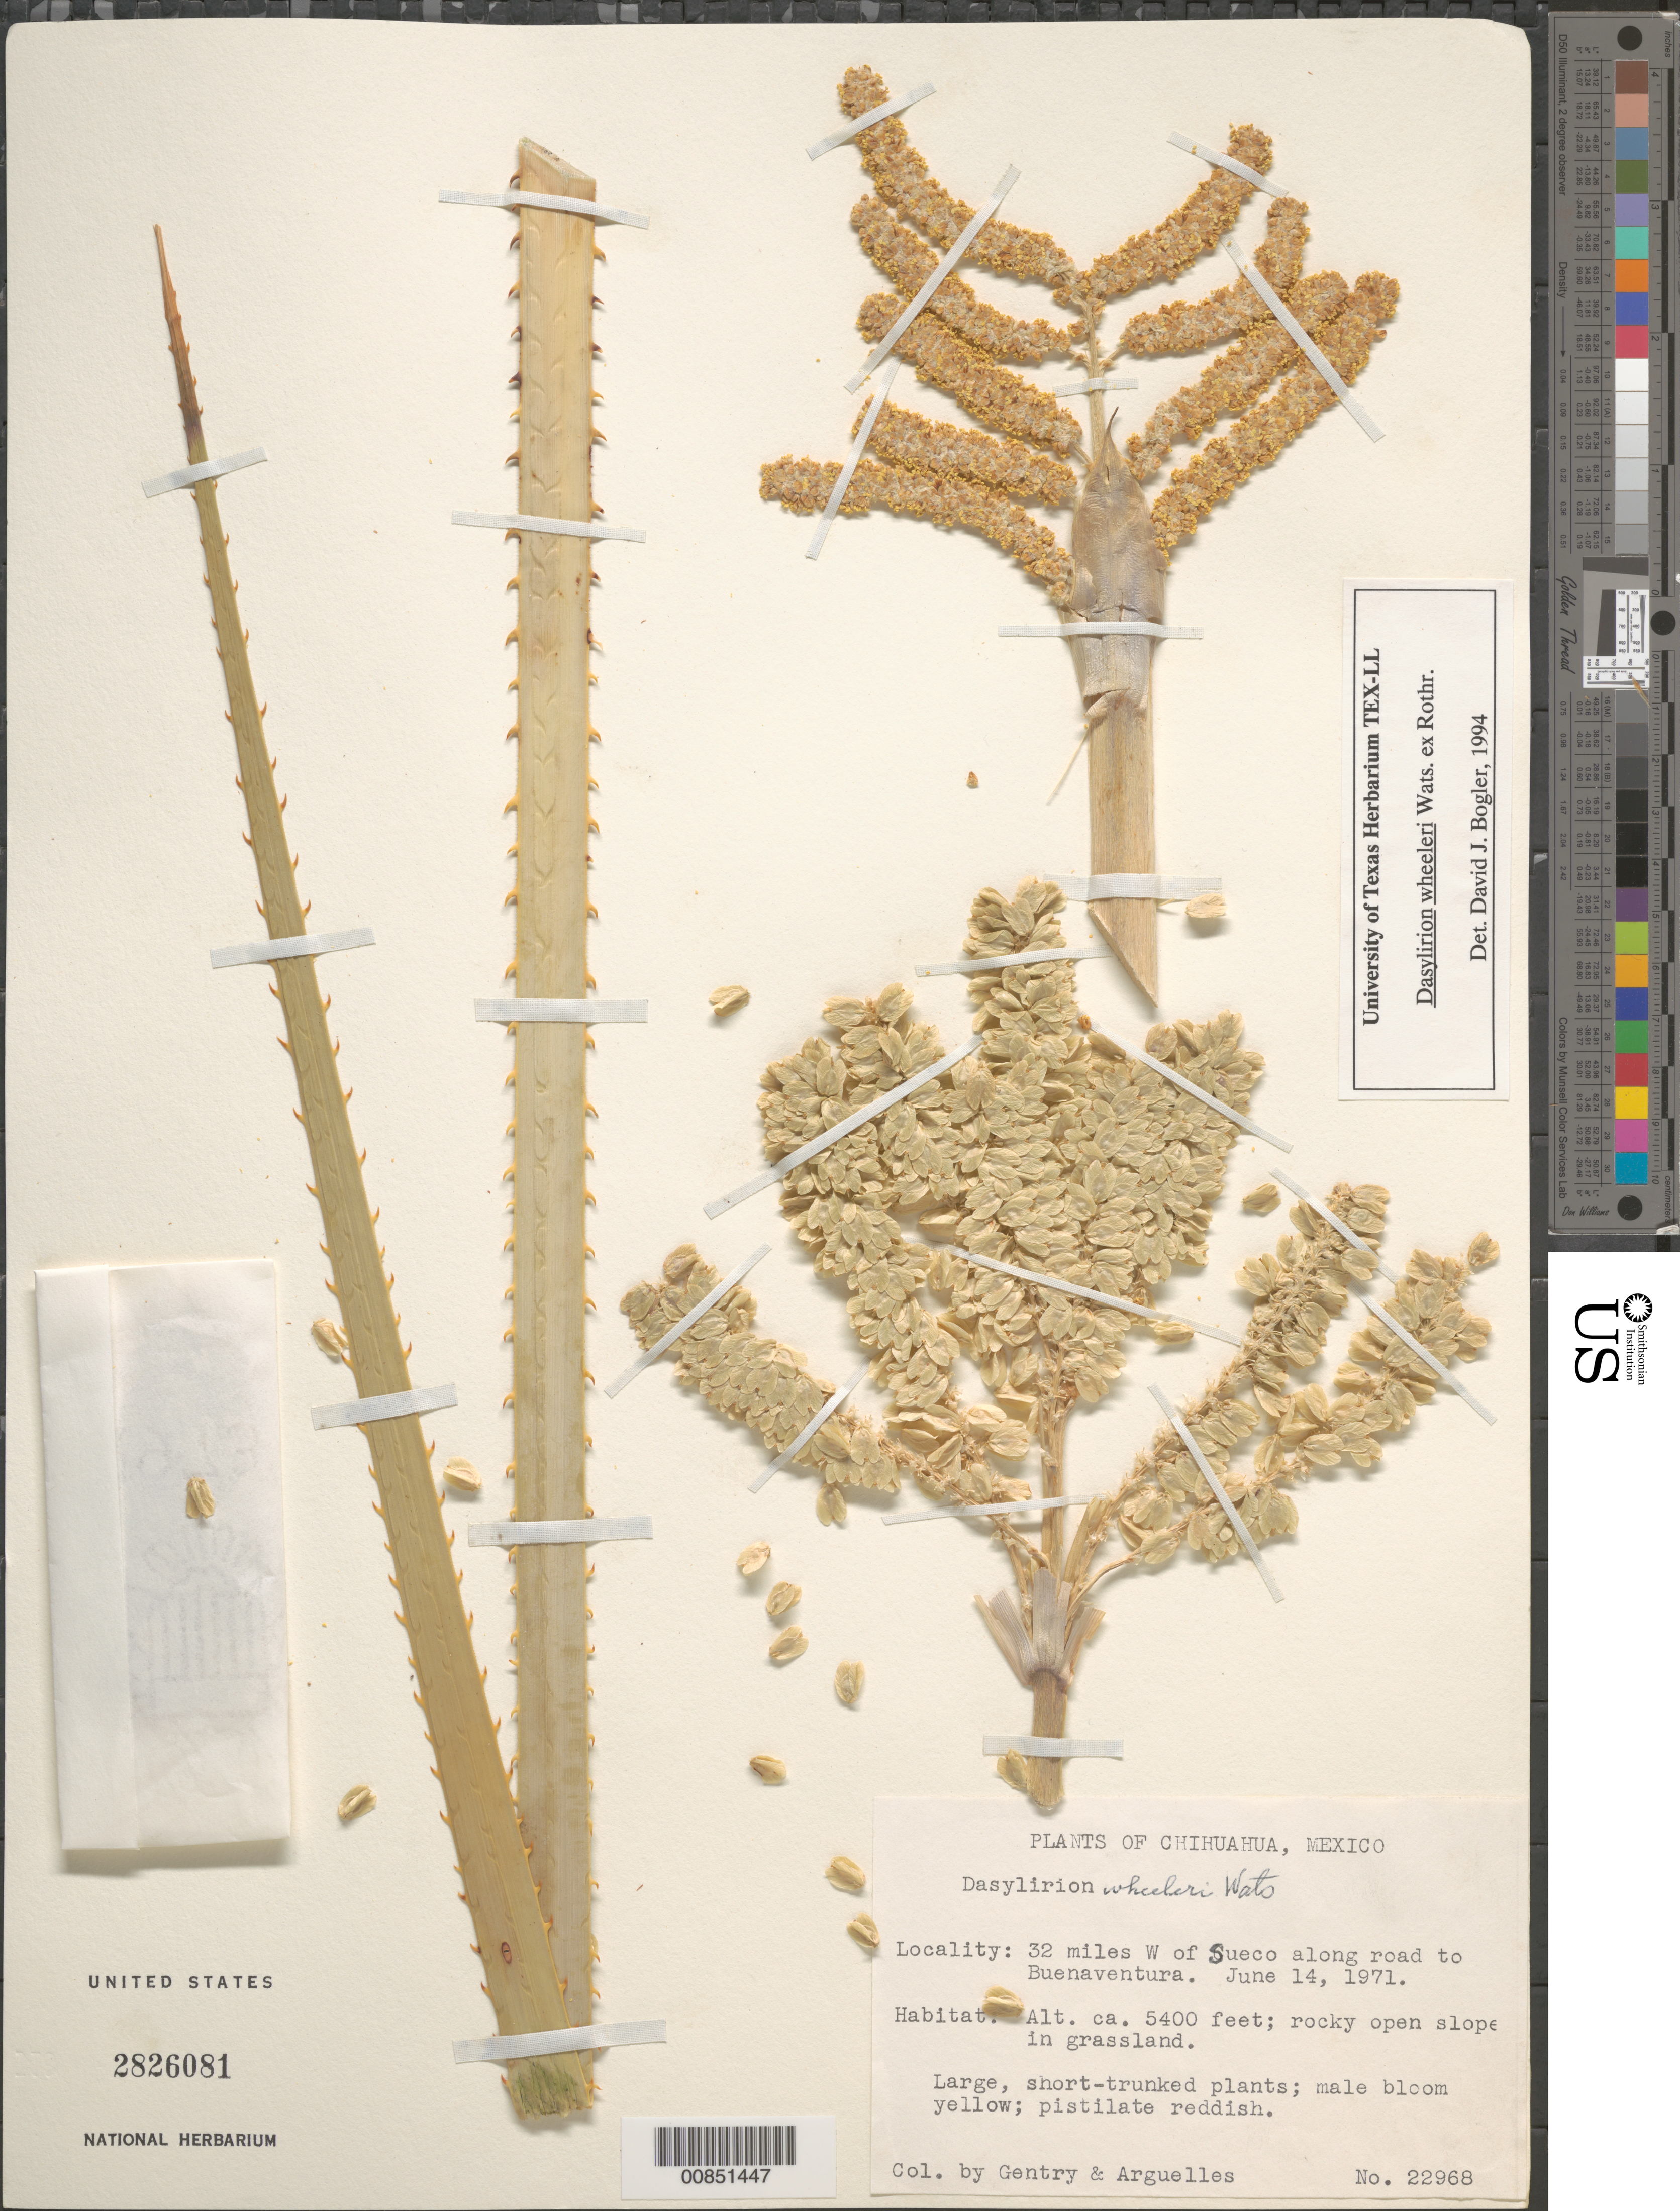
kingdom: Plantae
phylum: Tracheophyta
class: Liliopsida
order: Asparagales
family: Asparagaceae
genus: Dasylirion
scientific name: Dasylirion wheeleri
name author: S. Watson ex Rothr.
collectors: Gentry, -- & Arguelles, --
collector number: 22968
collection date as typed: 14 Jun 1971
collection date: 1971-06-14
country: Mexico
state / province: Chihuahua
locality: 32 miles W of Sueco along road to Buenaventura.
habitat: Rocky open slope in grassland.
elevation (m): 1646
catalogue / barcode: US 2826081